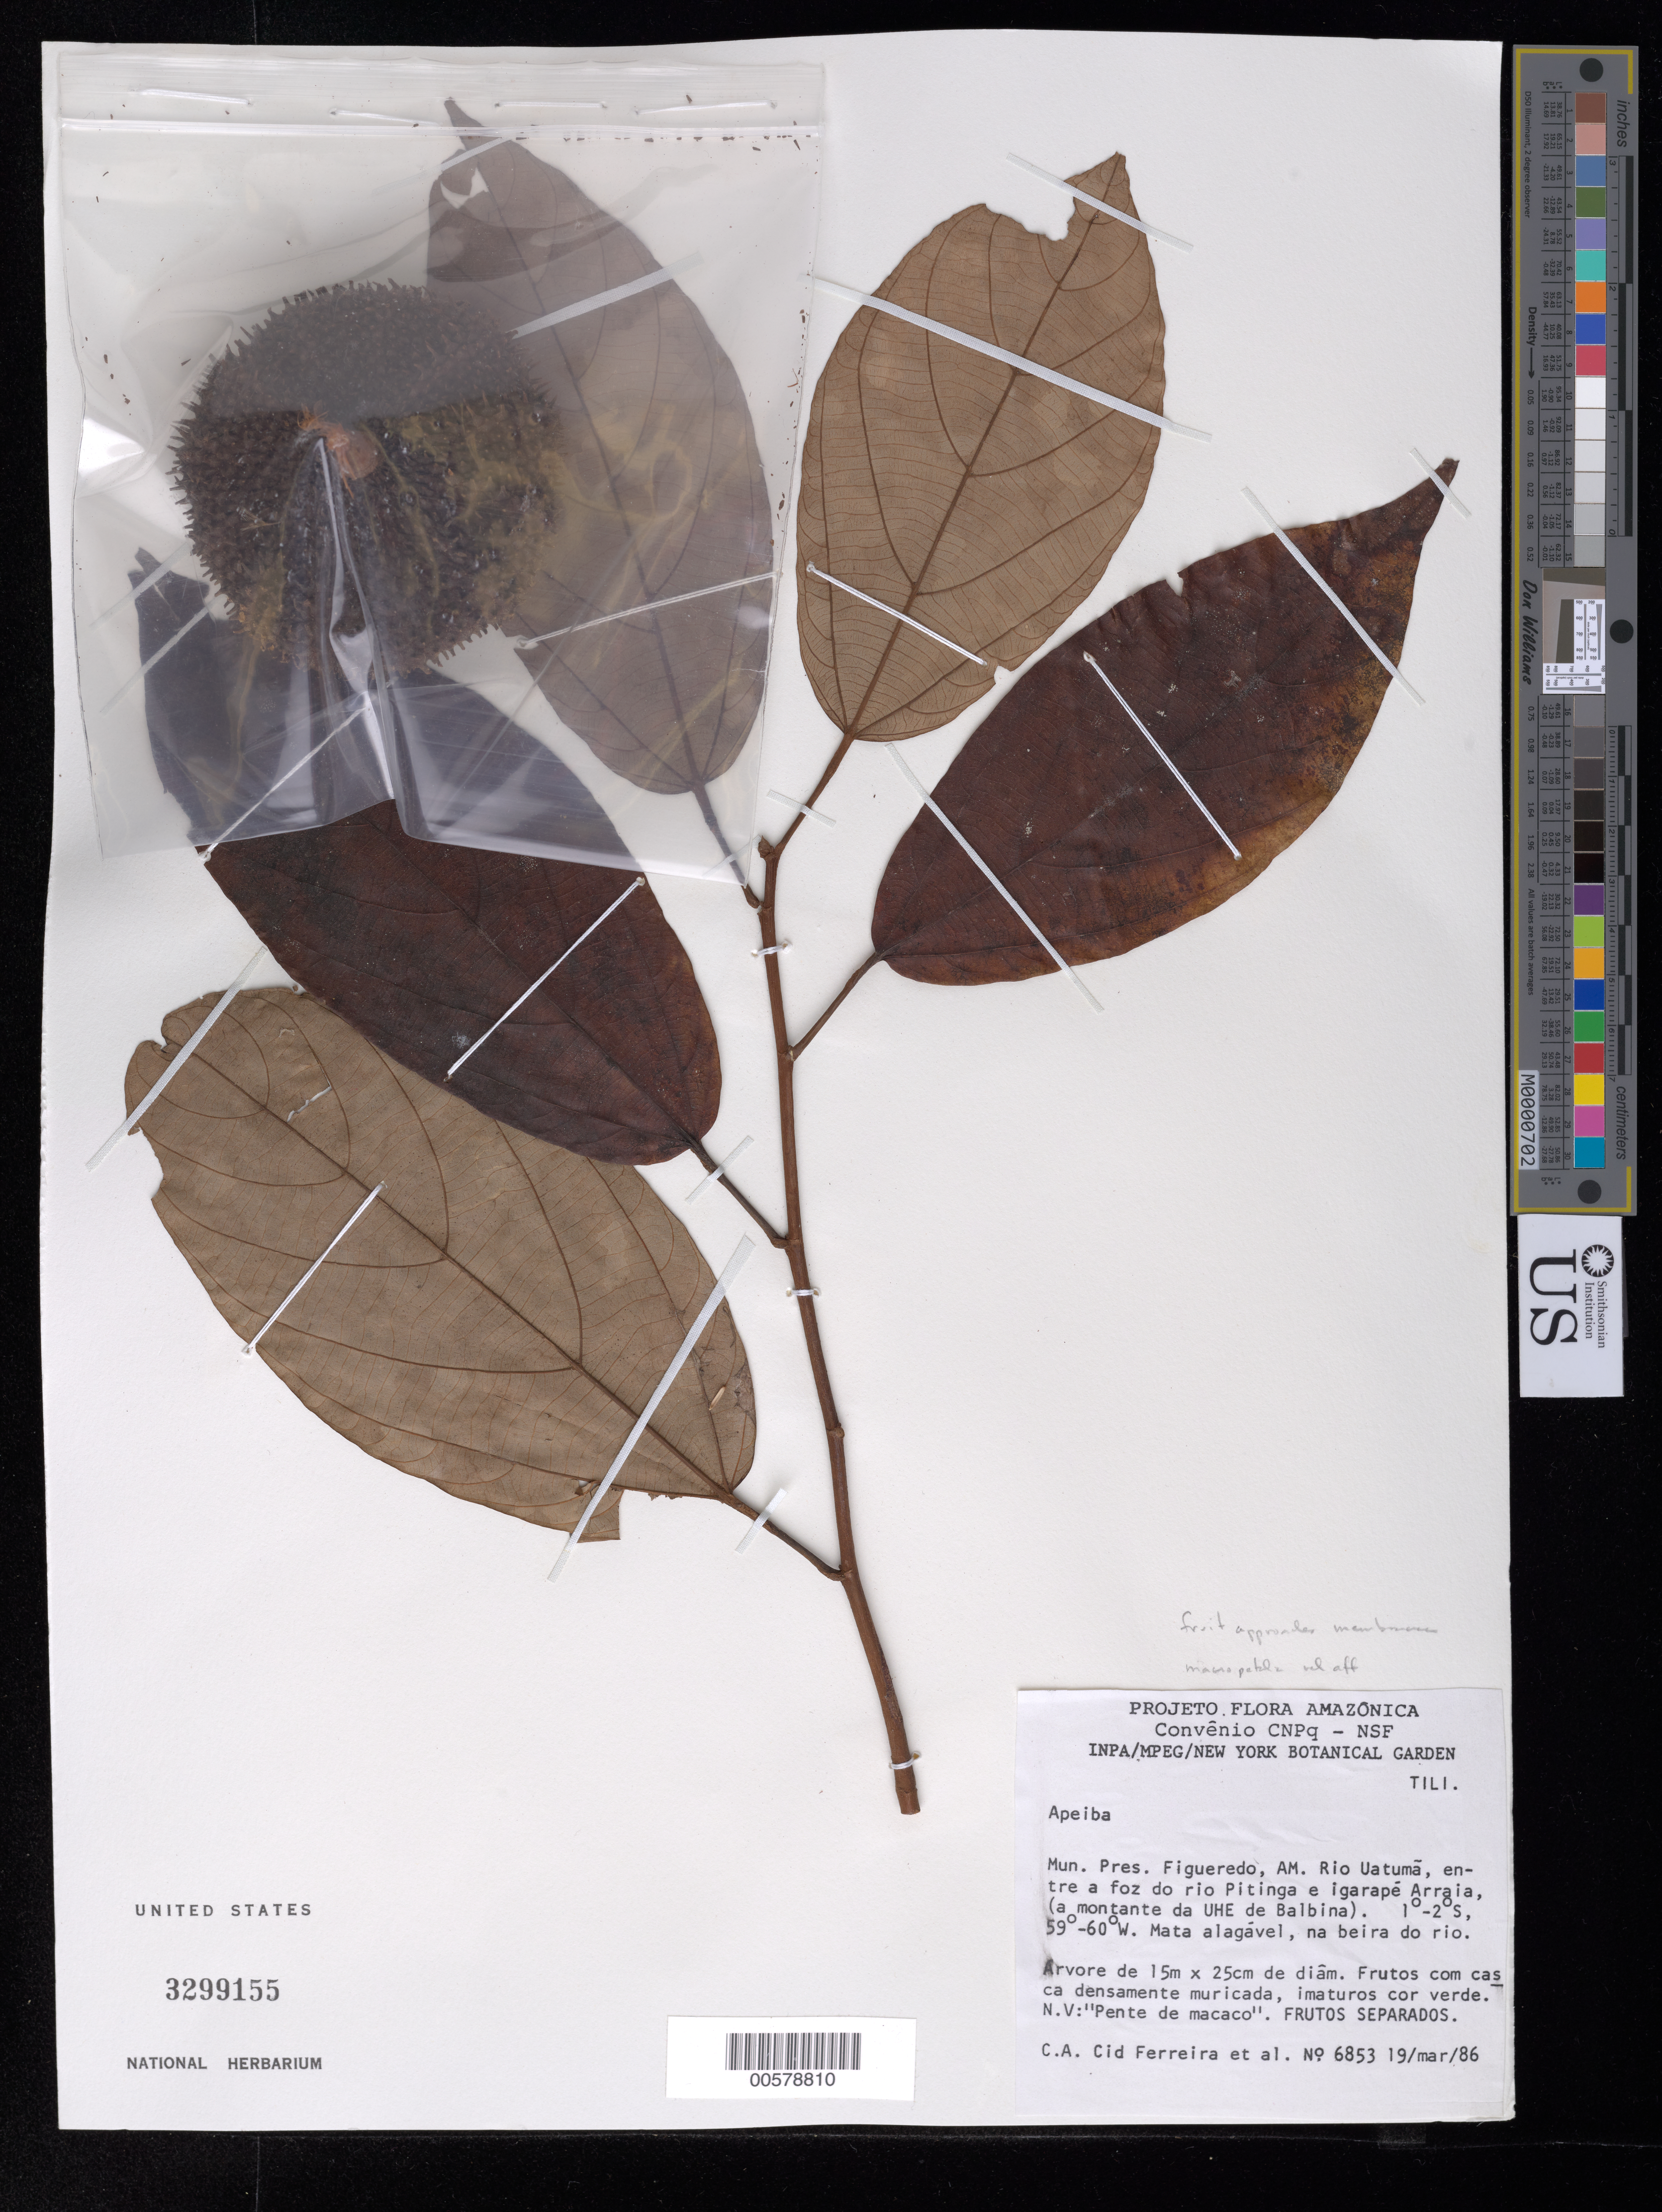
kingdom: Plantae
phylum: Tracheophyta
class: Magnoliopsida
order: Malvales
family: Malvaceae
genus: Apeiba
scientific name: Apeiba sp.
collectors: C. A. Cid Ferreira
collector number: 6853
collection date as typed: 19 Mar 1986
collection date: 1986-03-19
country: Brazil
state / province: Amazonas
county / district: Presidente Figueiredo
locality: Rio Uatuma, entre a foz do rio Pitinga e igarapé Arraia, (a montante da UHE de Balbina).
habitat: Mata alagável, na beira do rio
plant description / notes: Common name: Pente de macaco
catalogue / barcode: US 3299155